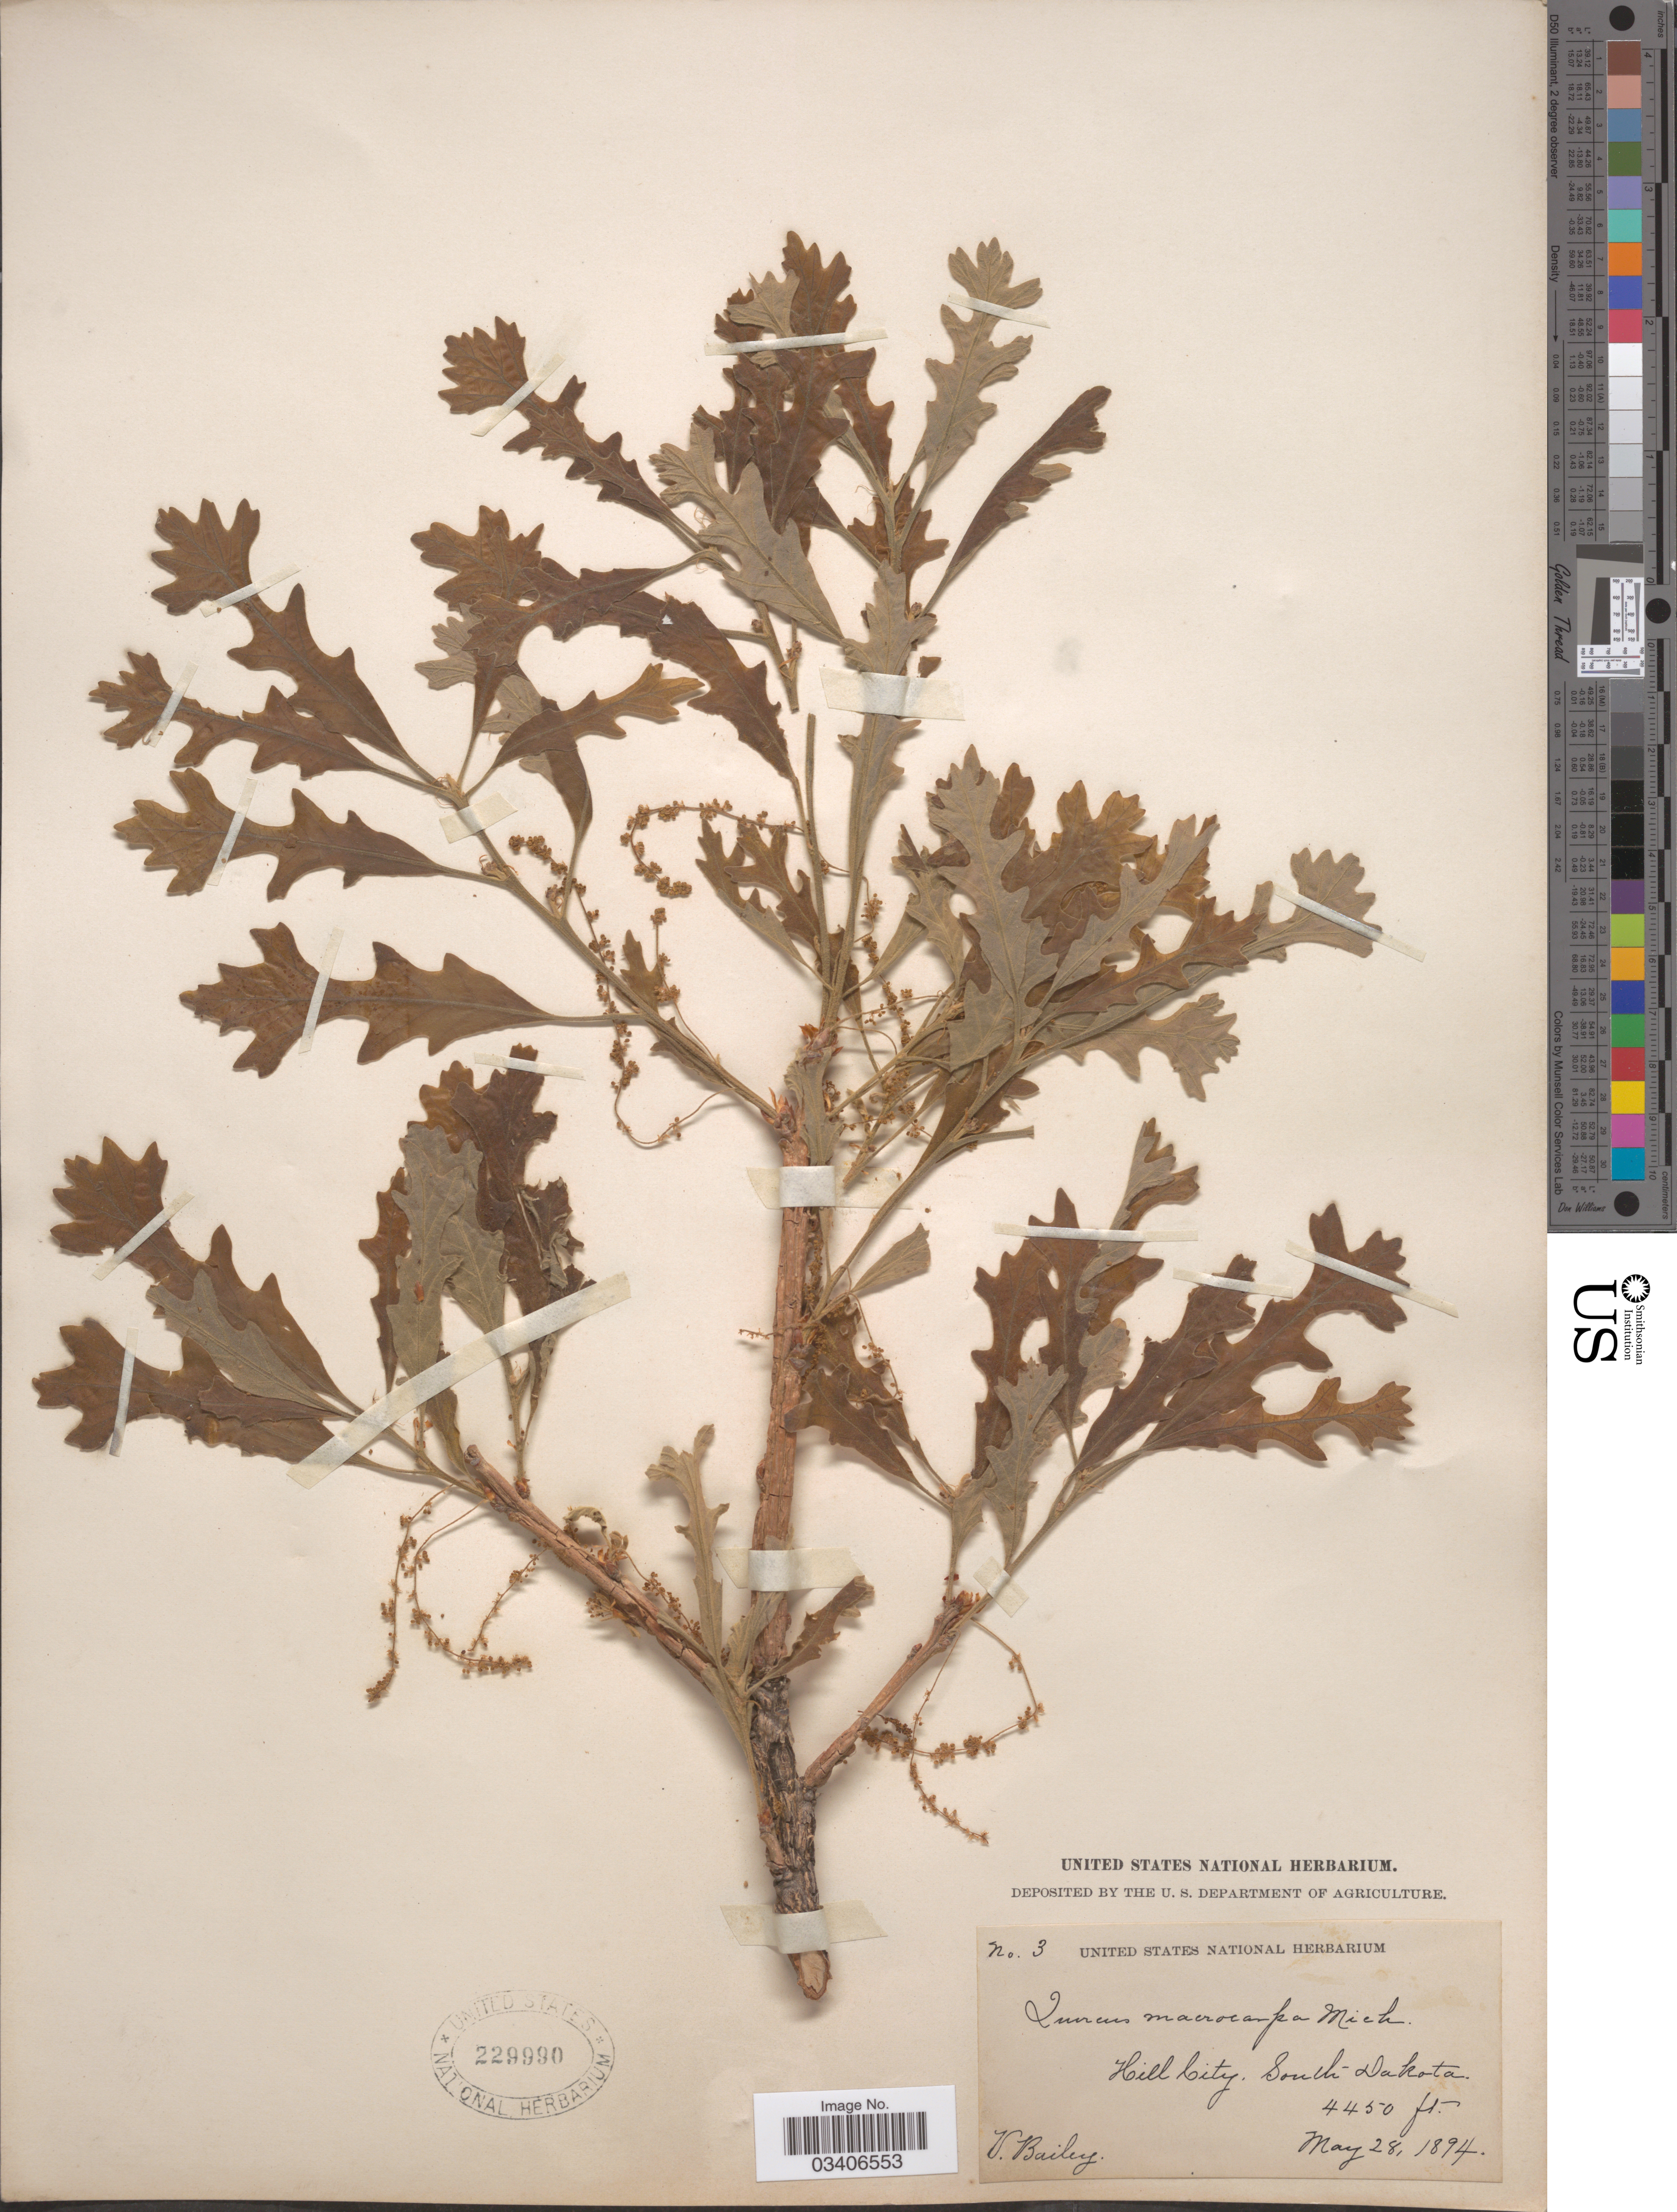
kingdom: Plantae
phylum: Tracheophyta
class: Magnoliopsida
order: Fagales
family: Fagaceae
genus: Quercus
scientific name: Quercus macrocarpa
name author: Michx.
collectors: V. Bailey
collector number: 3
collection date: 1894-05-28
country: United States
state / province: South Dakota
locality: Hill City.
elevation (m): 1356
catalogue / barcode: US 229990